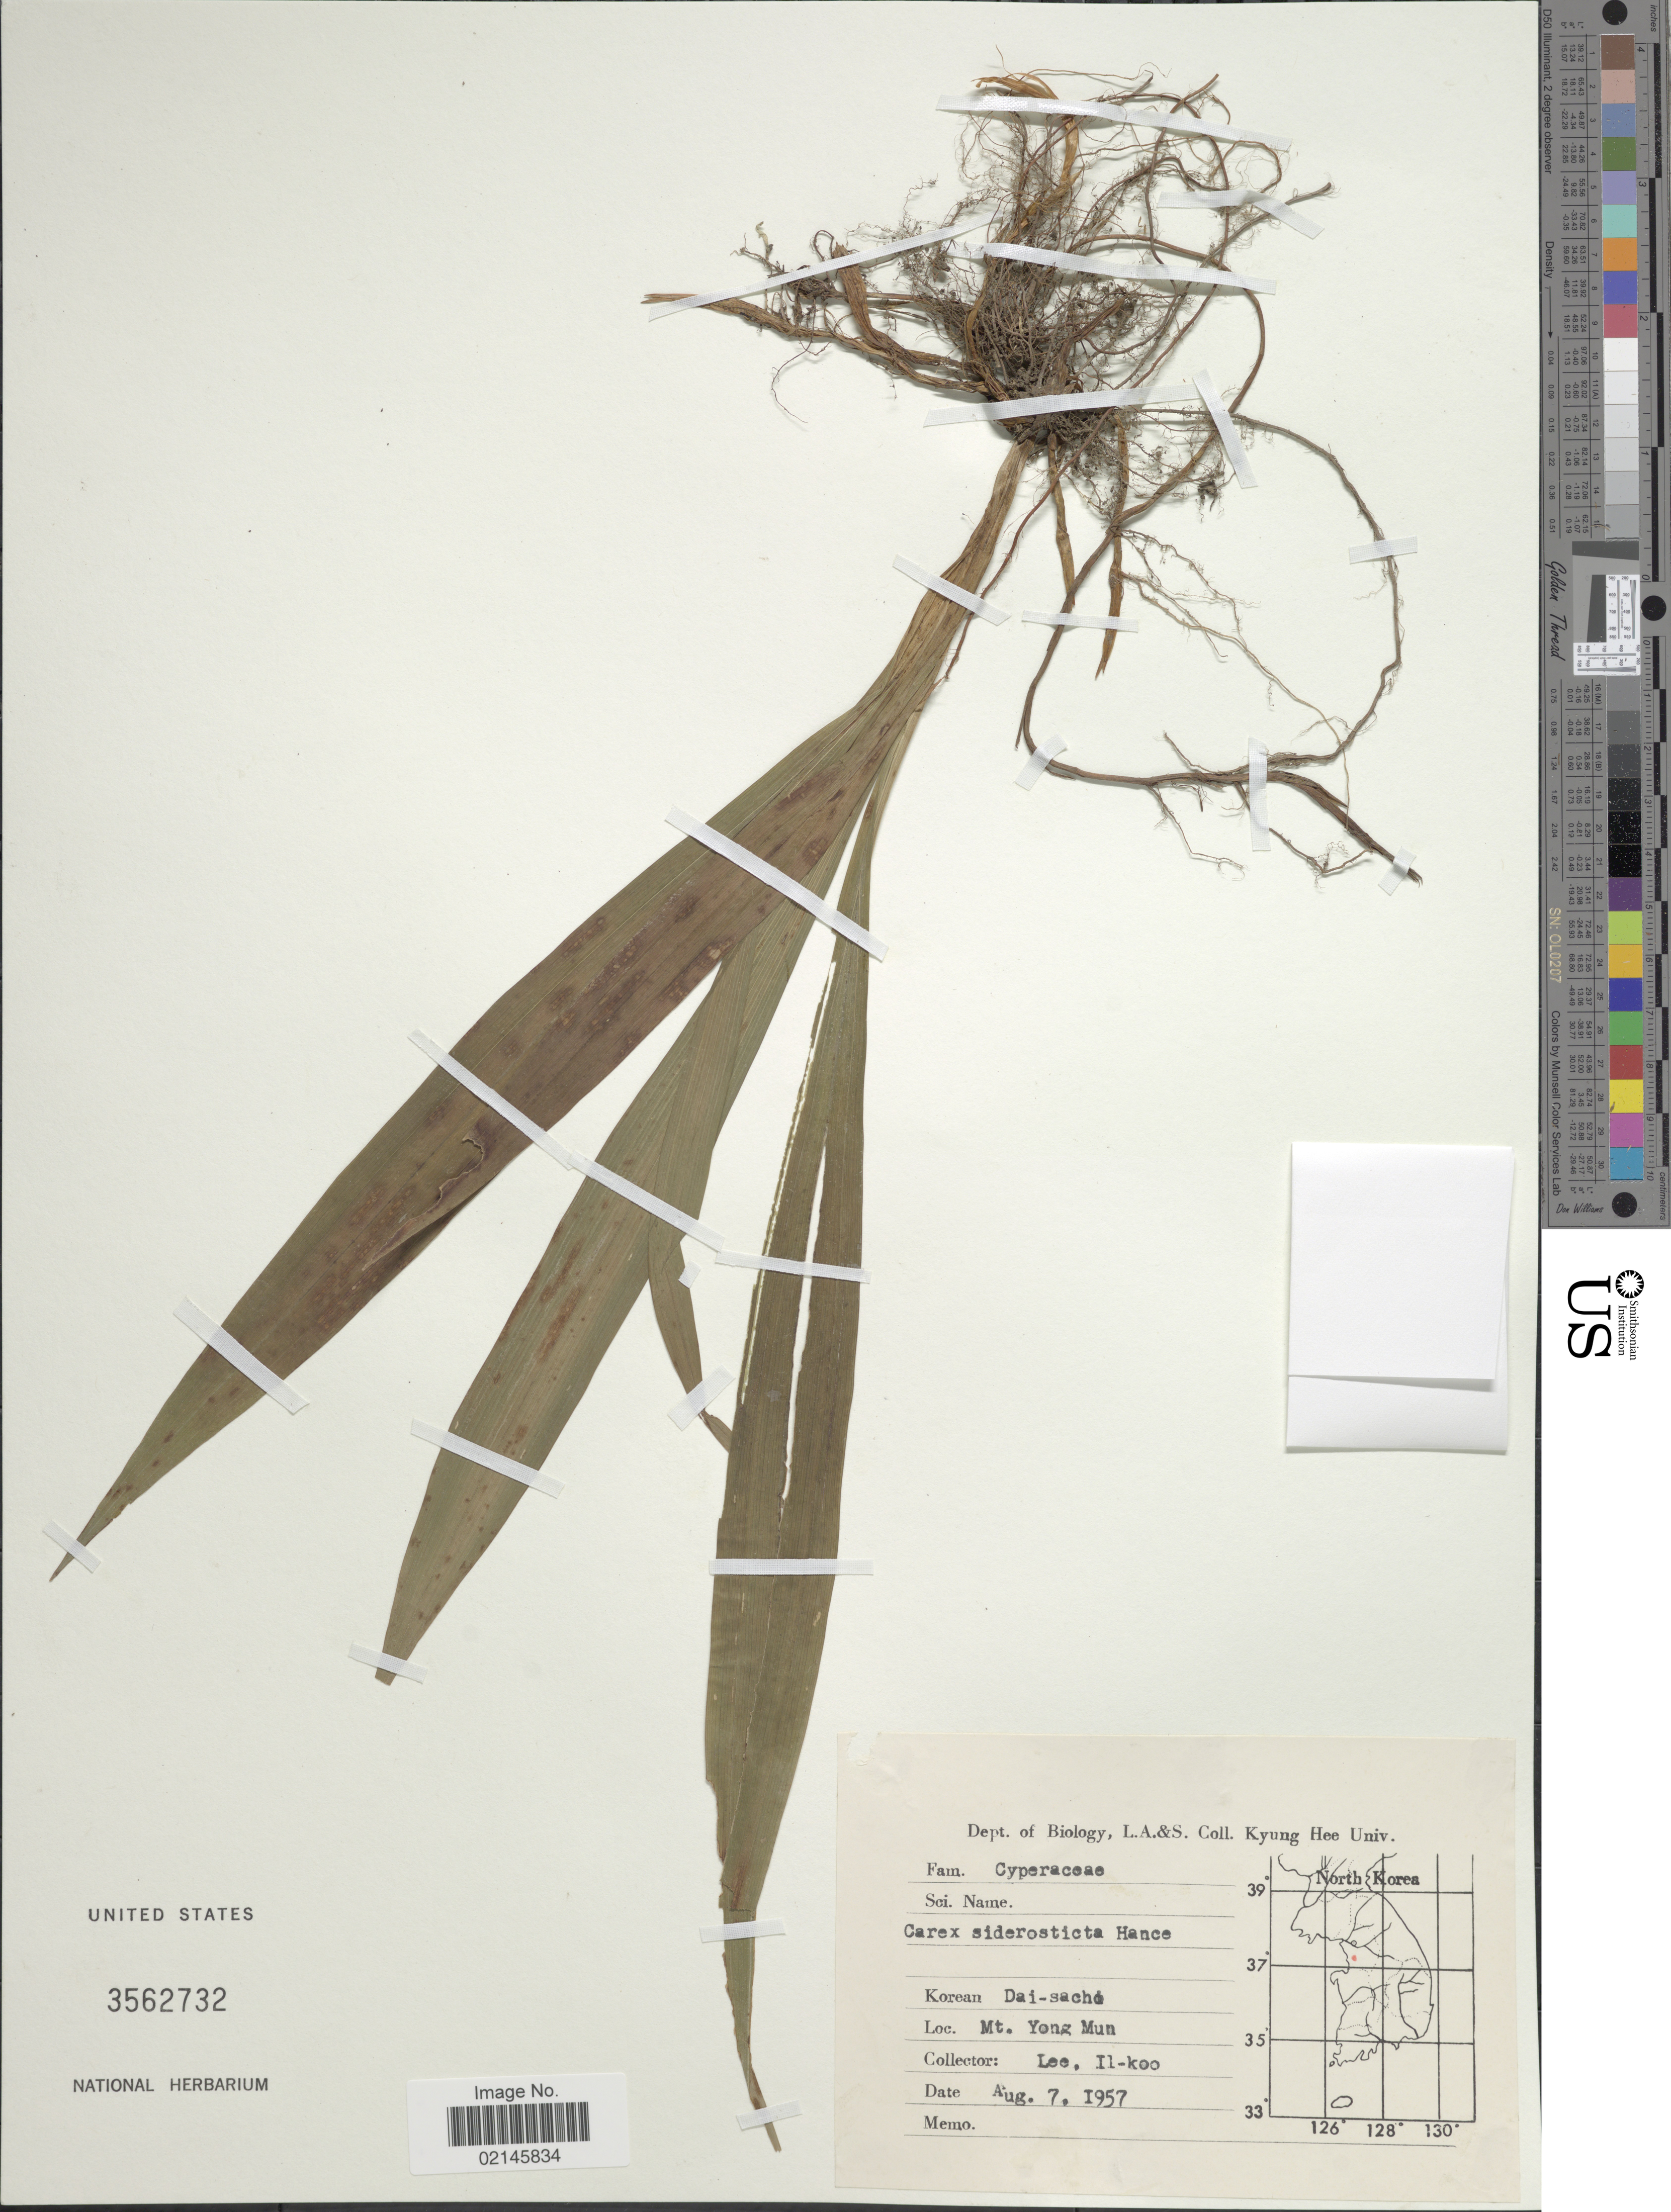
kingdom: Plantae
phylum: Tracheophyta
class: Liliopsida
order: Poales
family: Cyperaceae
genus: Carex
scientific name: Carex siderosticta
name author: Hance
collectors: Il-Ko Lee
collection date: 1957-08-07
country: South Korea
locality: Mt. Yong Mun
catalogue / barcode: US 3562732